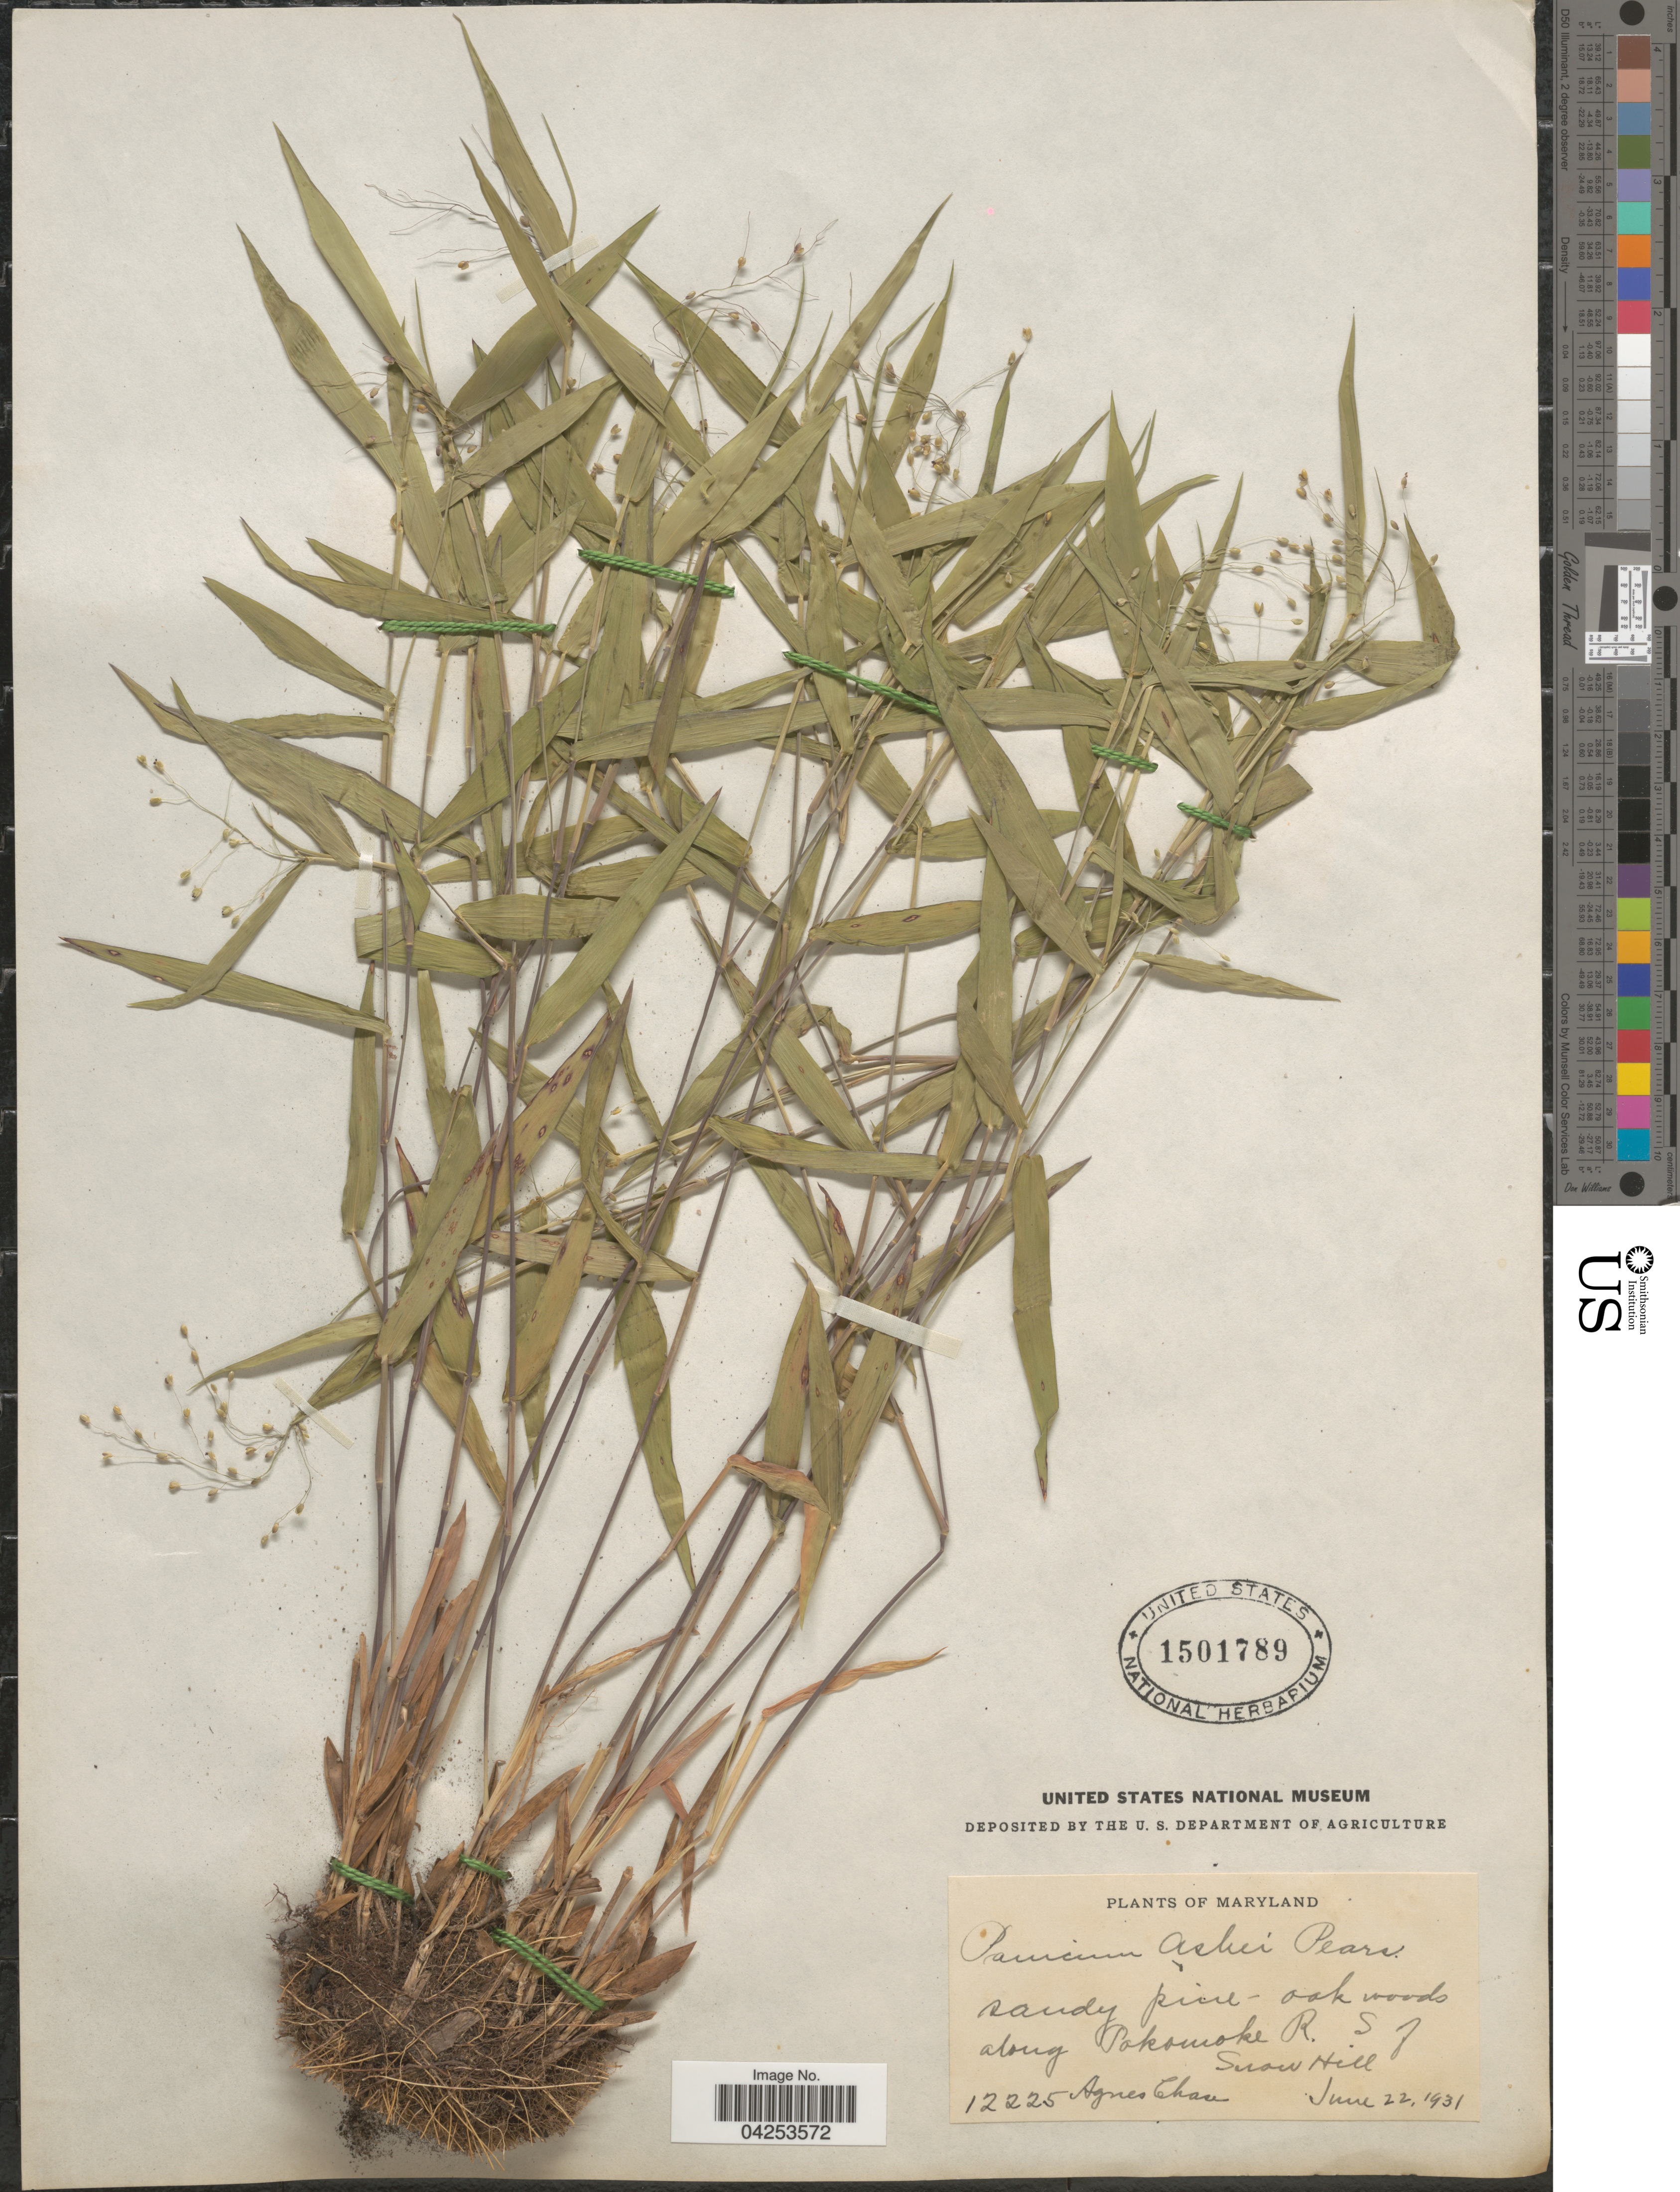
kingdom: Plantae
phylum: Tracheophyta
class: Liliopsida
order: Poales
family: Poaceae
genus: Dichanthelium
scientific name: Dichanthelium commutatum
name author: (Schult.) Gould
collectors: A. Chase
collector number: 12225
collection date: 1931-06-22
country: United States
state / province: Maryland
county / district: Worcester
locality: Sandy pine - oak woods along Pokomoke R. S. of Snow Hill.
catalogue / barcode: US 1501789